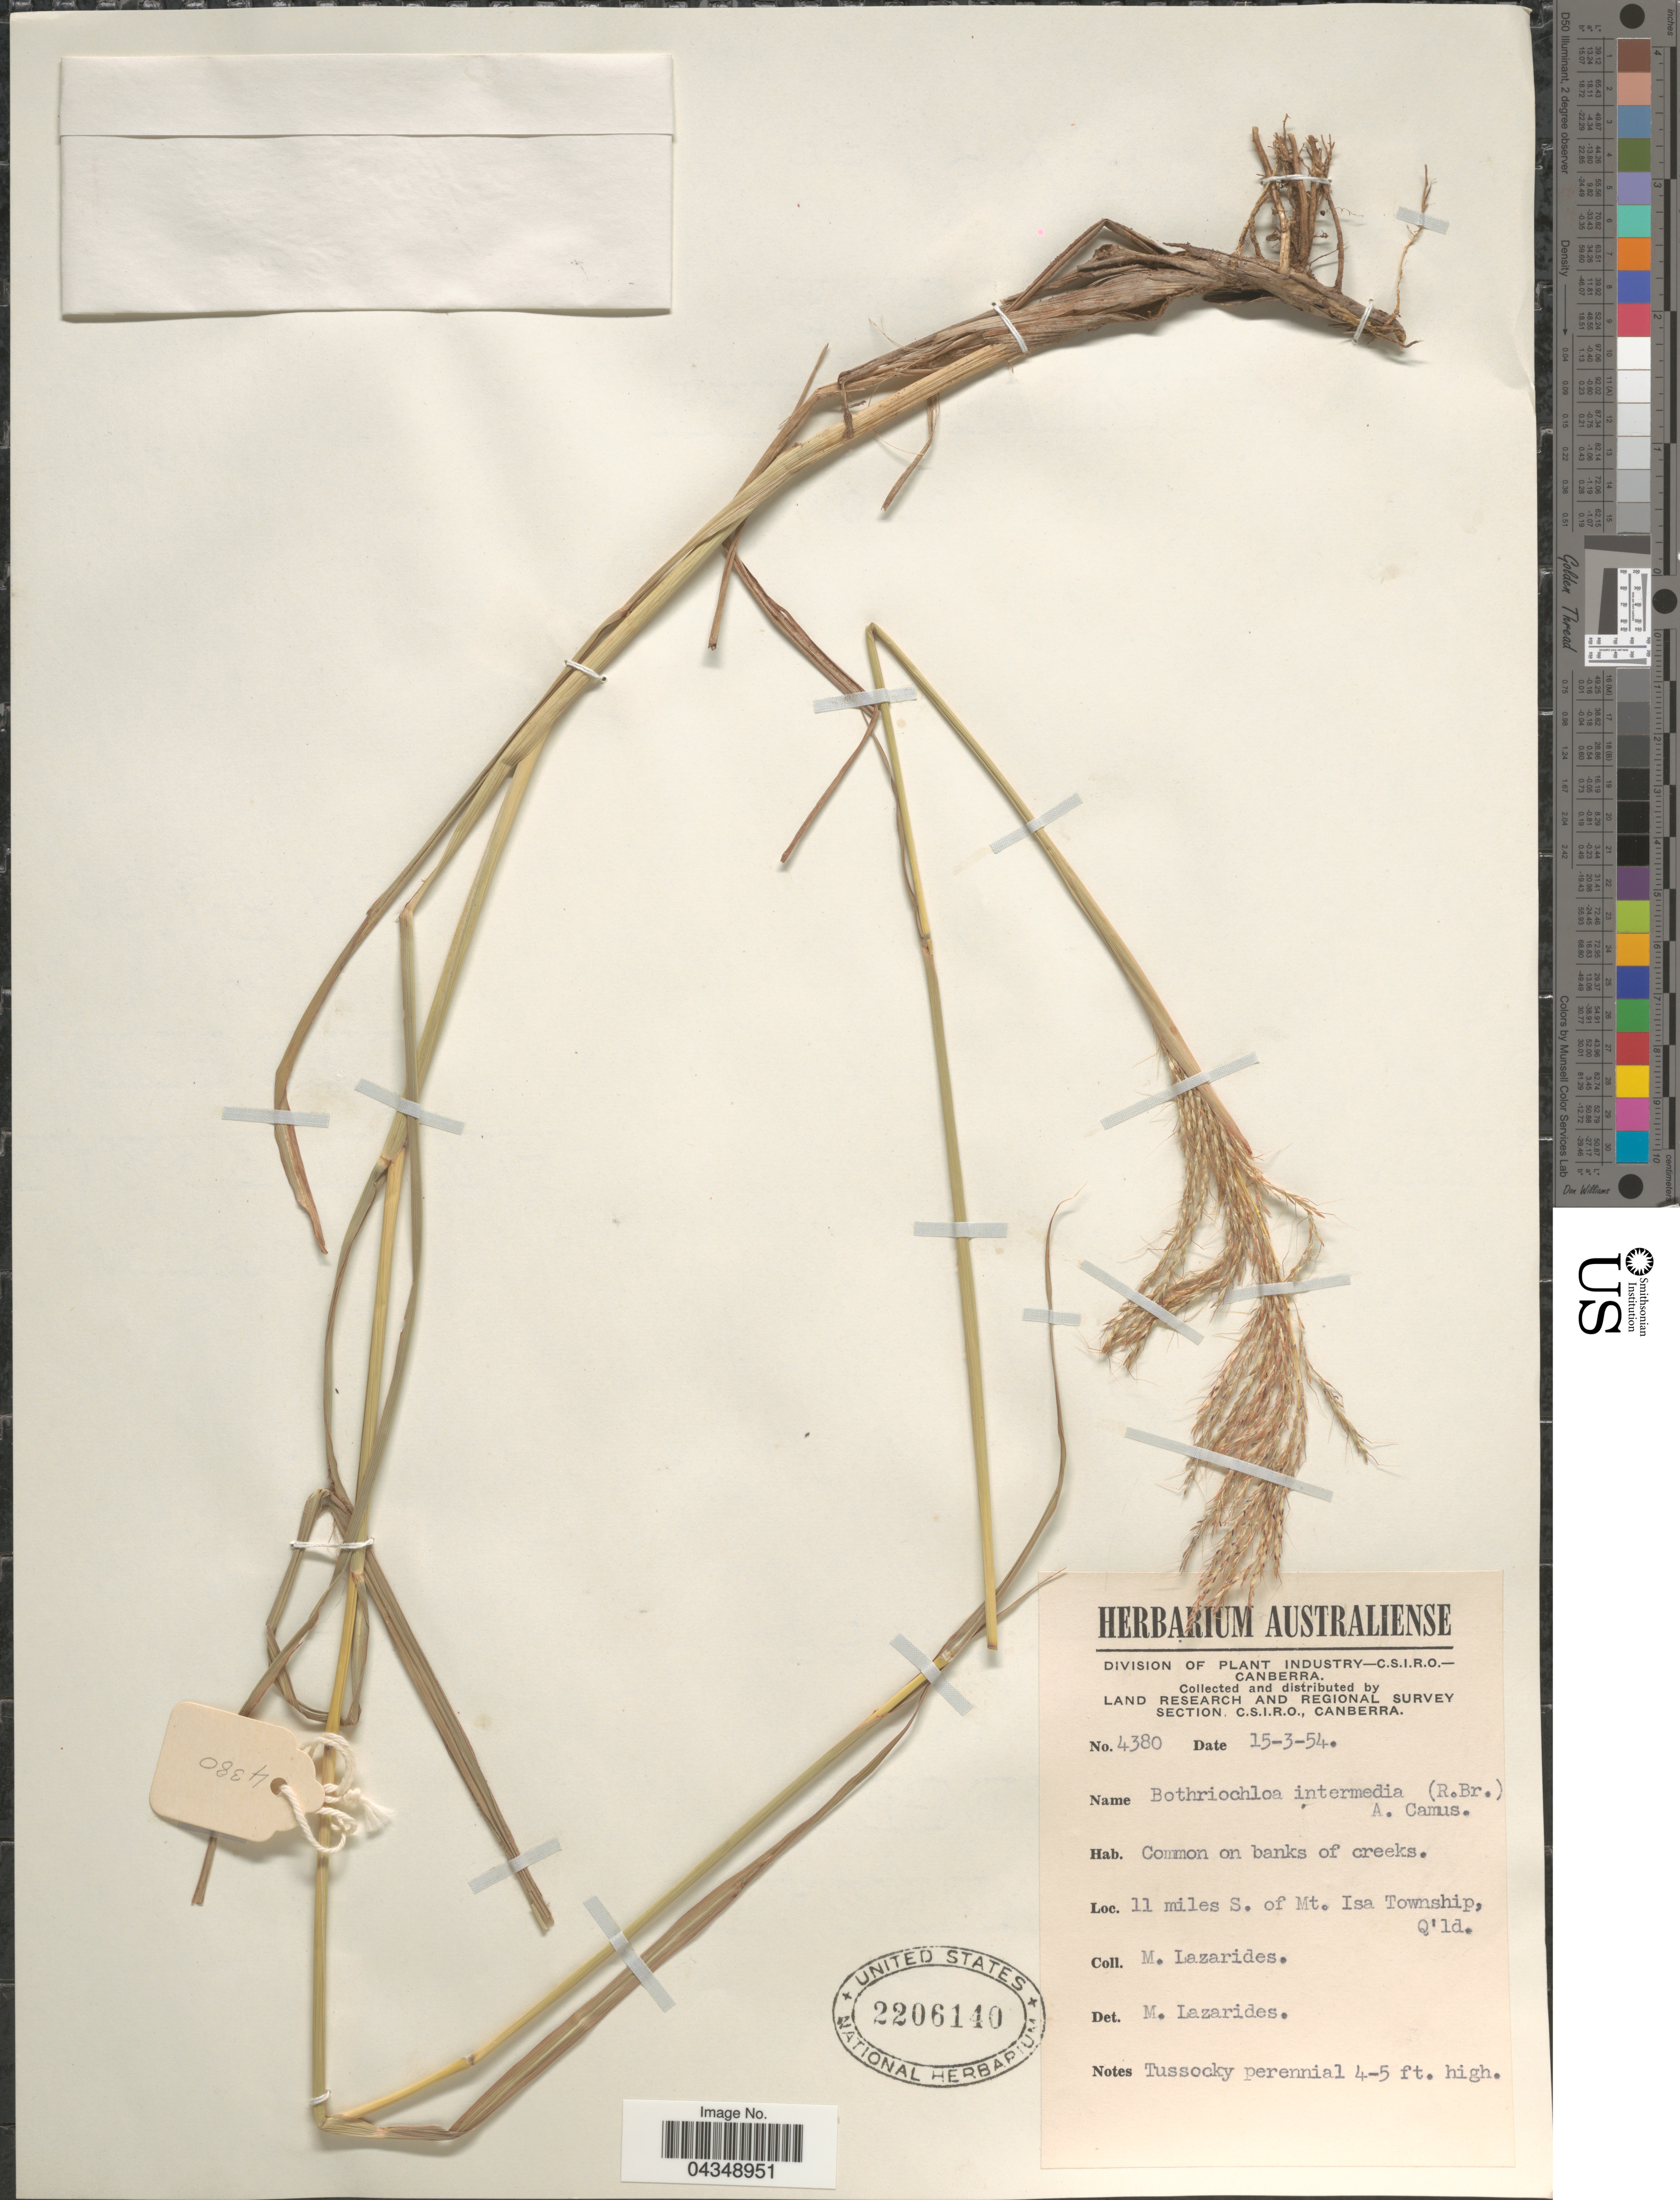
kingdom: Plantae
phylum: Tracheophyta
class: Liliopsida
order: Poales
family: Poaceae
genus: Bothriochloa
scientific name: Bothriochloa bladhii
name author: (Retz.) S.T. Blake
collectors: M. Lazarides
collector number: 4380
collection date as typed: Transcribed d/m/y: 15/3/54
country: Australia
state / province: Queensland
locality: Land Research and Regional Survey Section. 11 miles S. of Mt. Isa Township.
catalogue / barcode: US 2206140